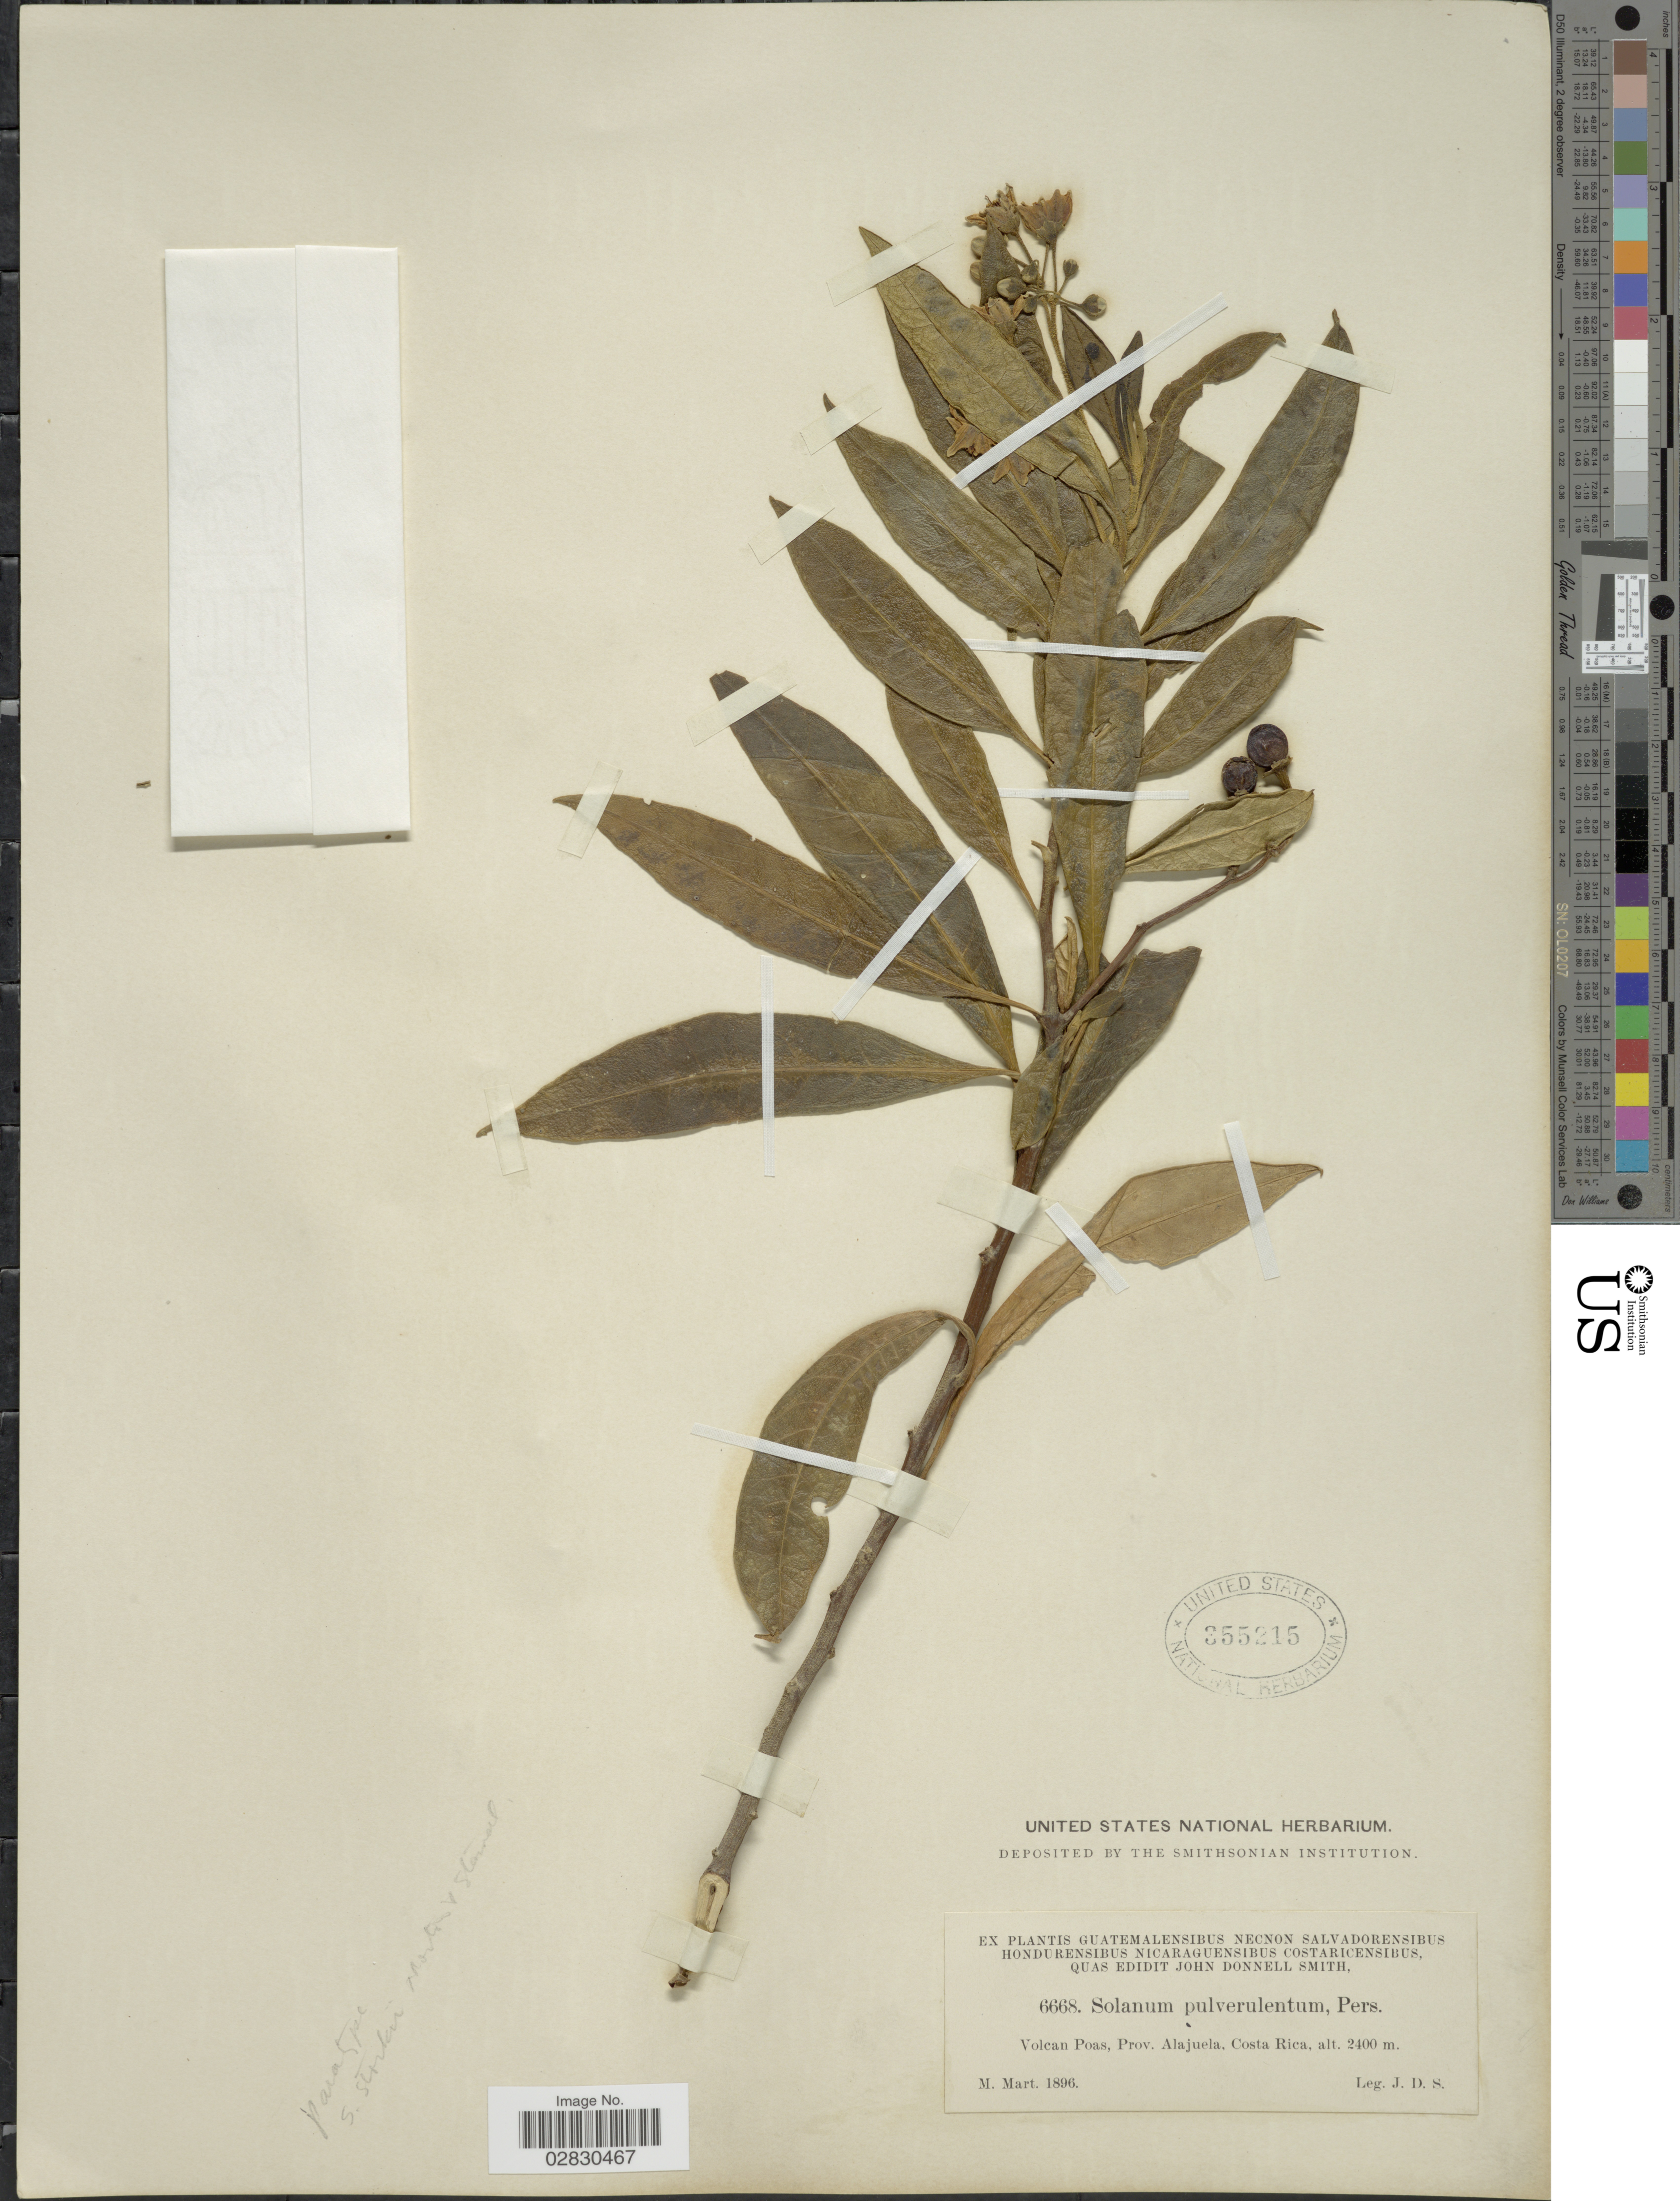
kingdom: Plantae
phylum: Tracheophyta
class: Magnoliopsida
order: Solanales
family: Solanaceae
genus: Solanum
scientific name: Solanum pulverulentum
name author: Pers.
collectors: J. Donnell Smith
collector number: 6668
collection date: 1896-03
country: Costa Rica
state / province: Alajuela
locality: Volcan Poas.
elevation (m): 2400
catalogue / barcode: US 355215